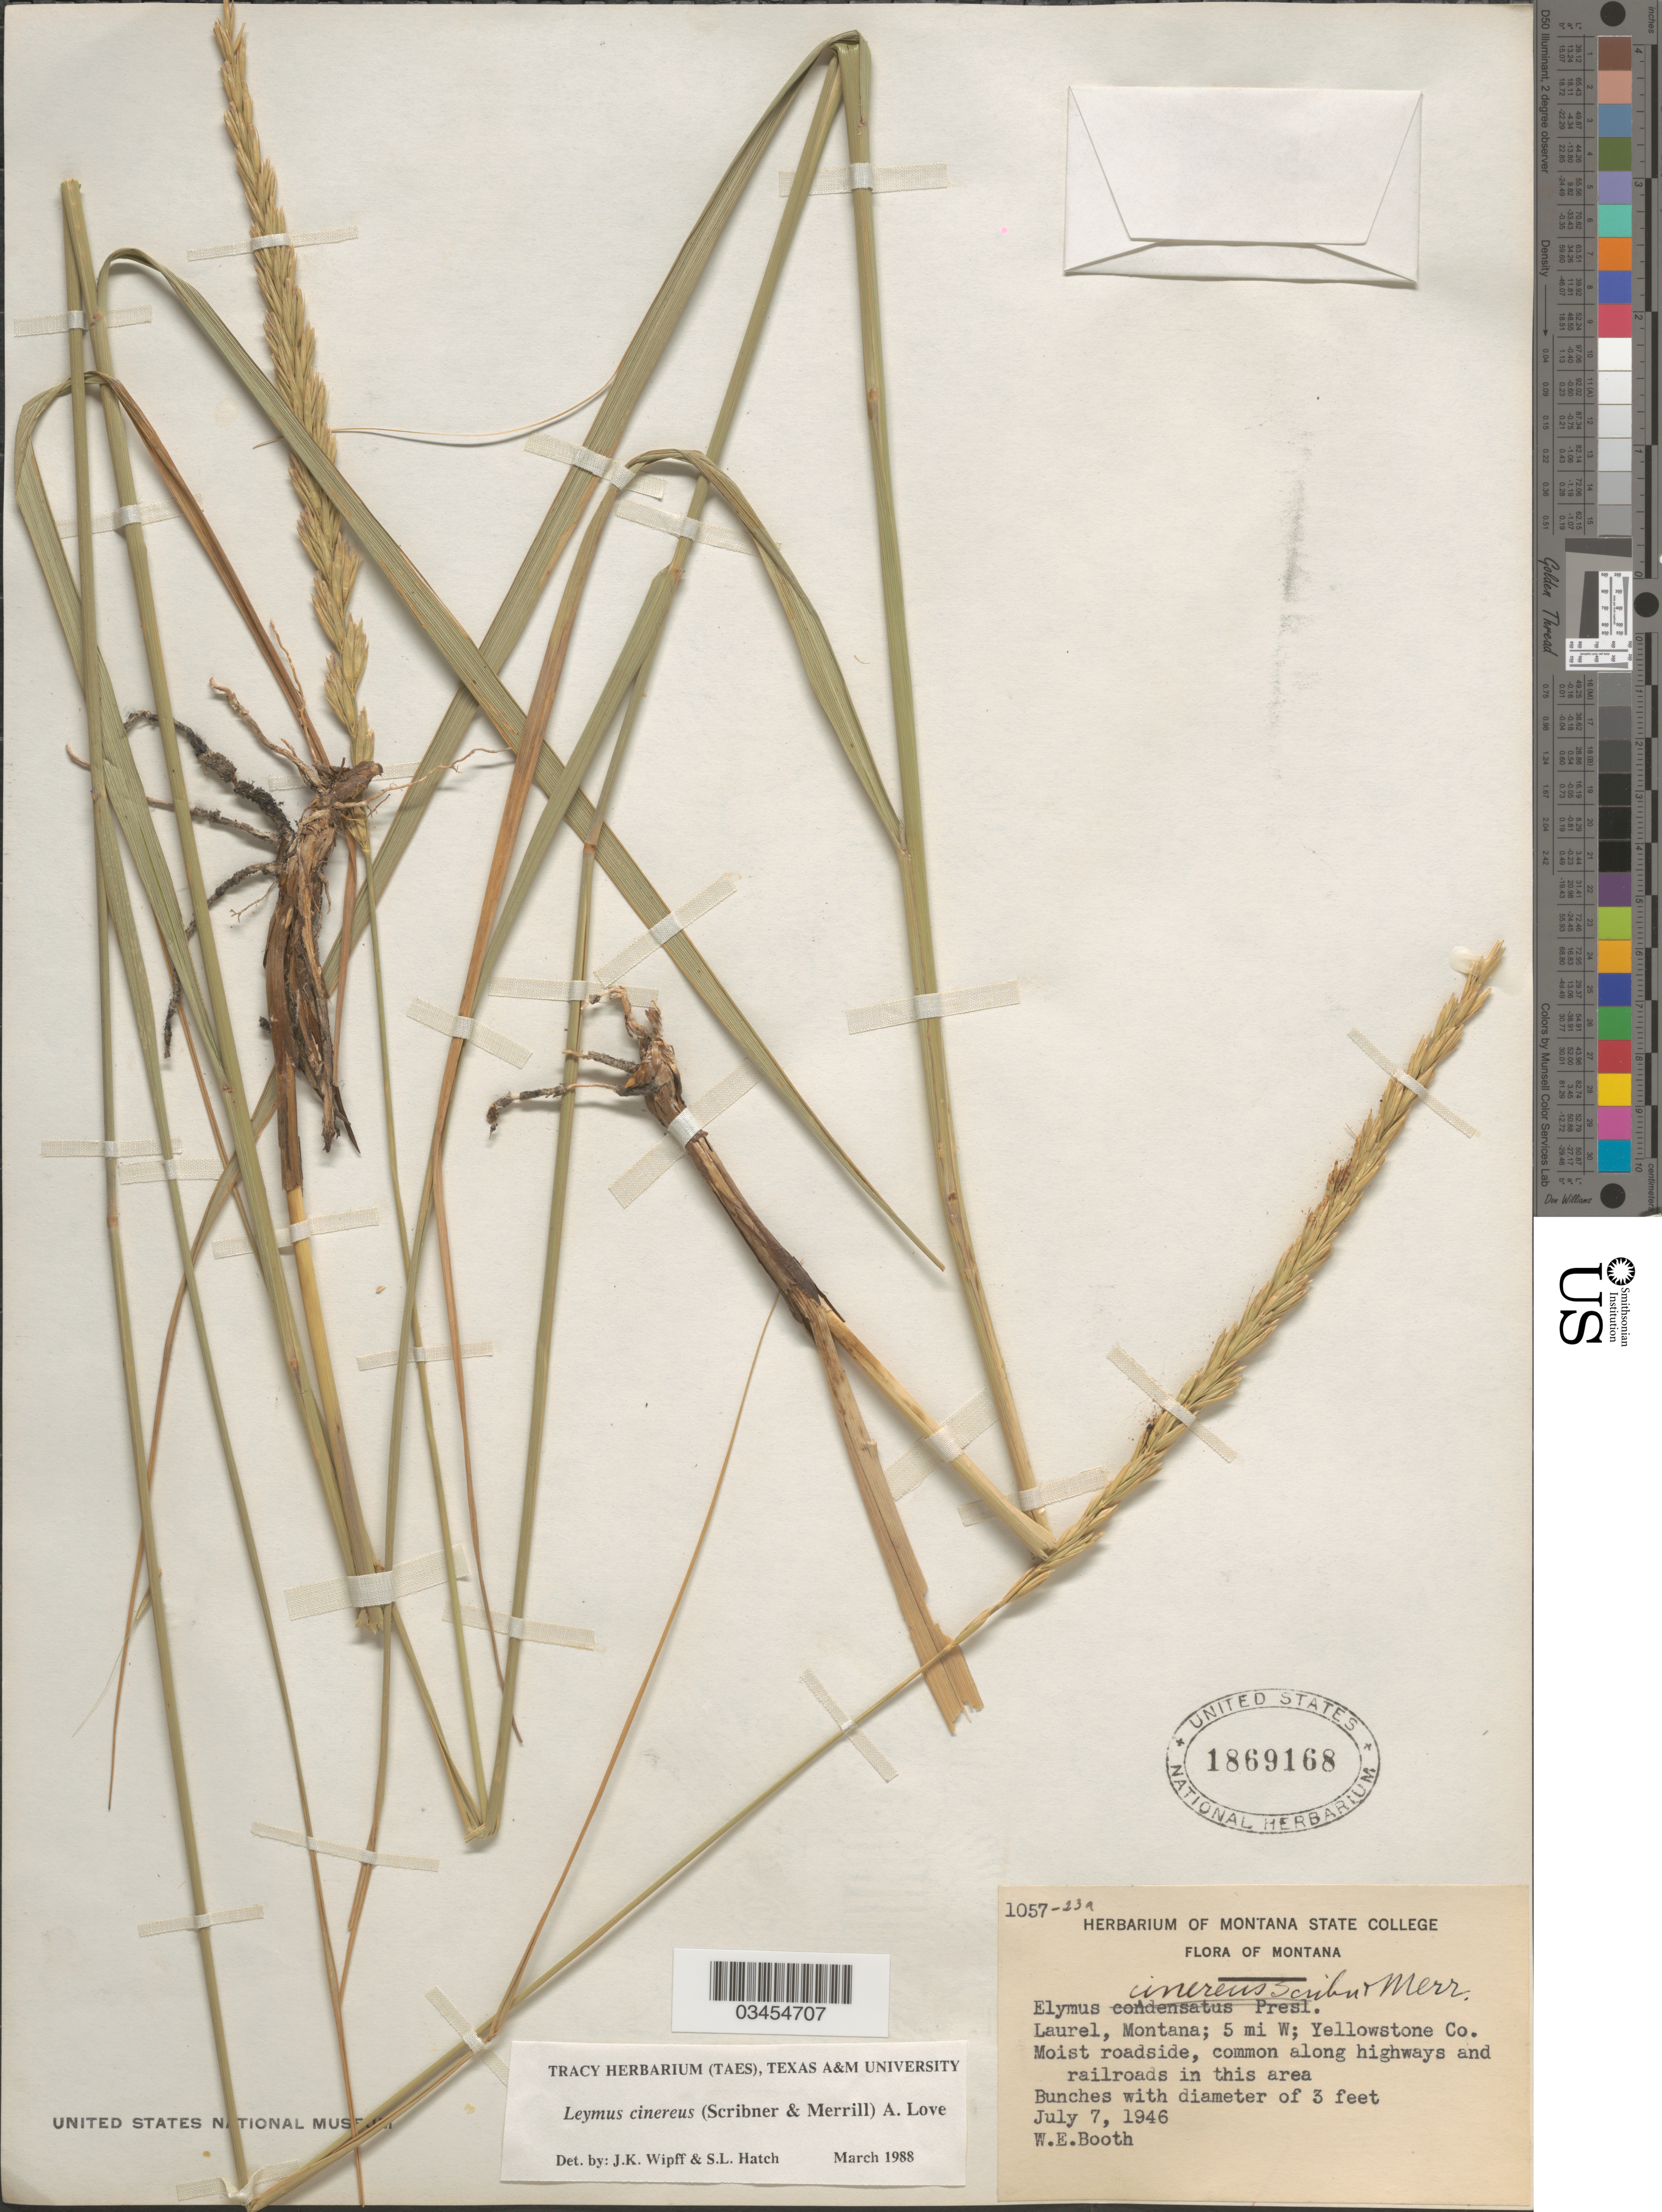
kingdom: Plantae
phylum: Tracheophyta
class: Liliopsida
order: Poales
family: Poaceae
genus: Leymus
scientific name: Leymus cinereus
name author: (Scribn. & Merr.) Á. Löve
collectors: W. Booth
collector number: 1057-23a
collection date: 1946-07-07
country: United States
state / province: Montana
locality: Laurel; 5 mi W; Yellowstone Co. Along highways and railroads in this area.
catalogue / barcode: US 1869168